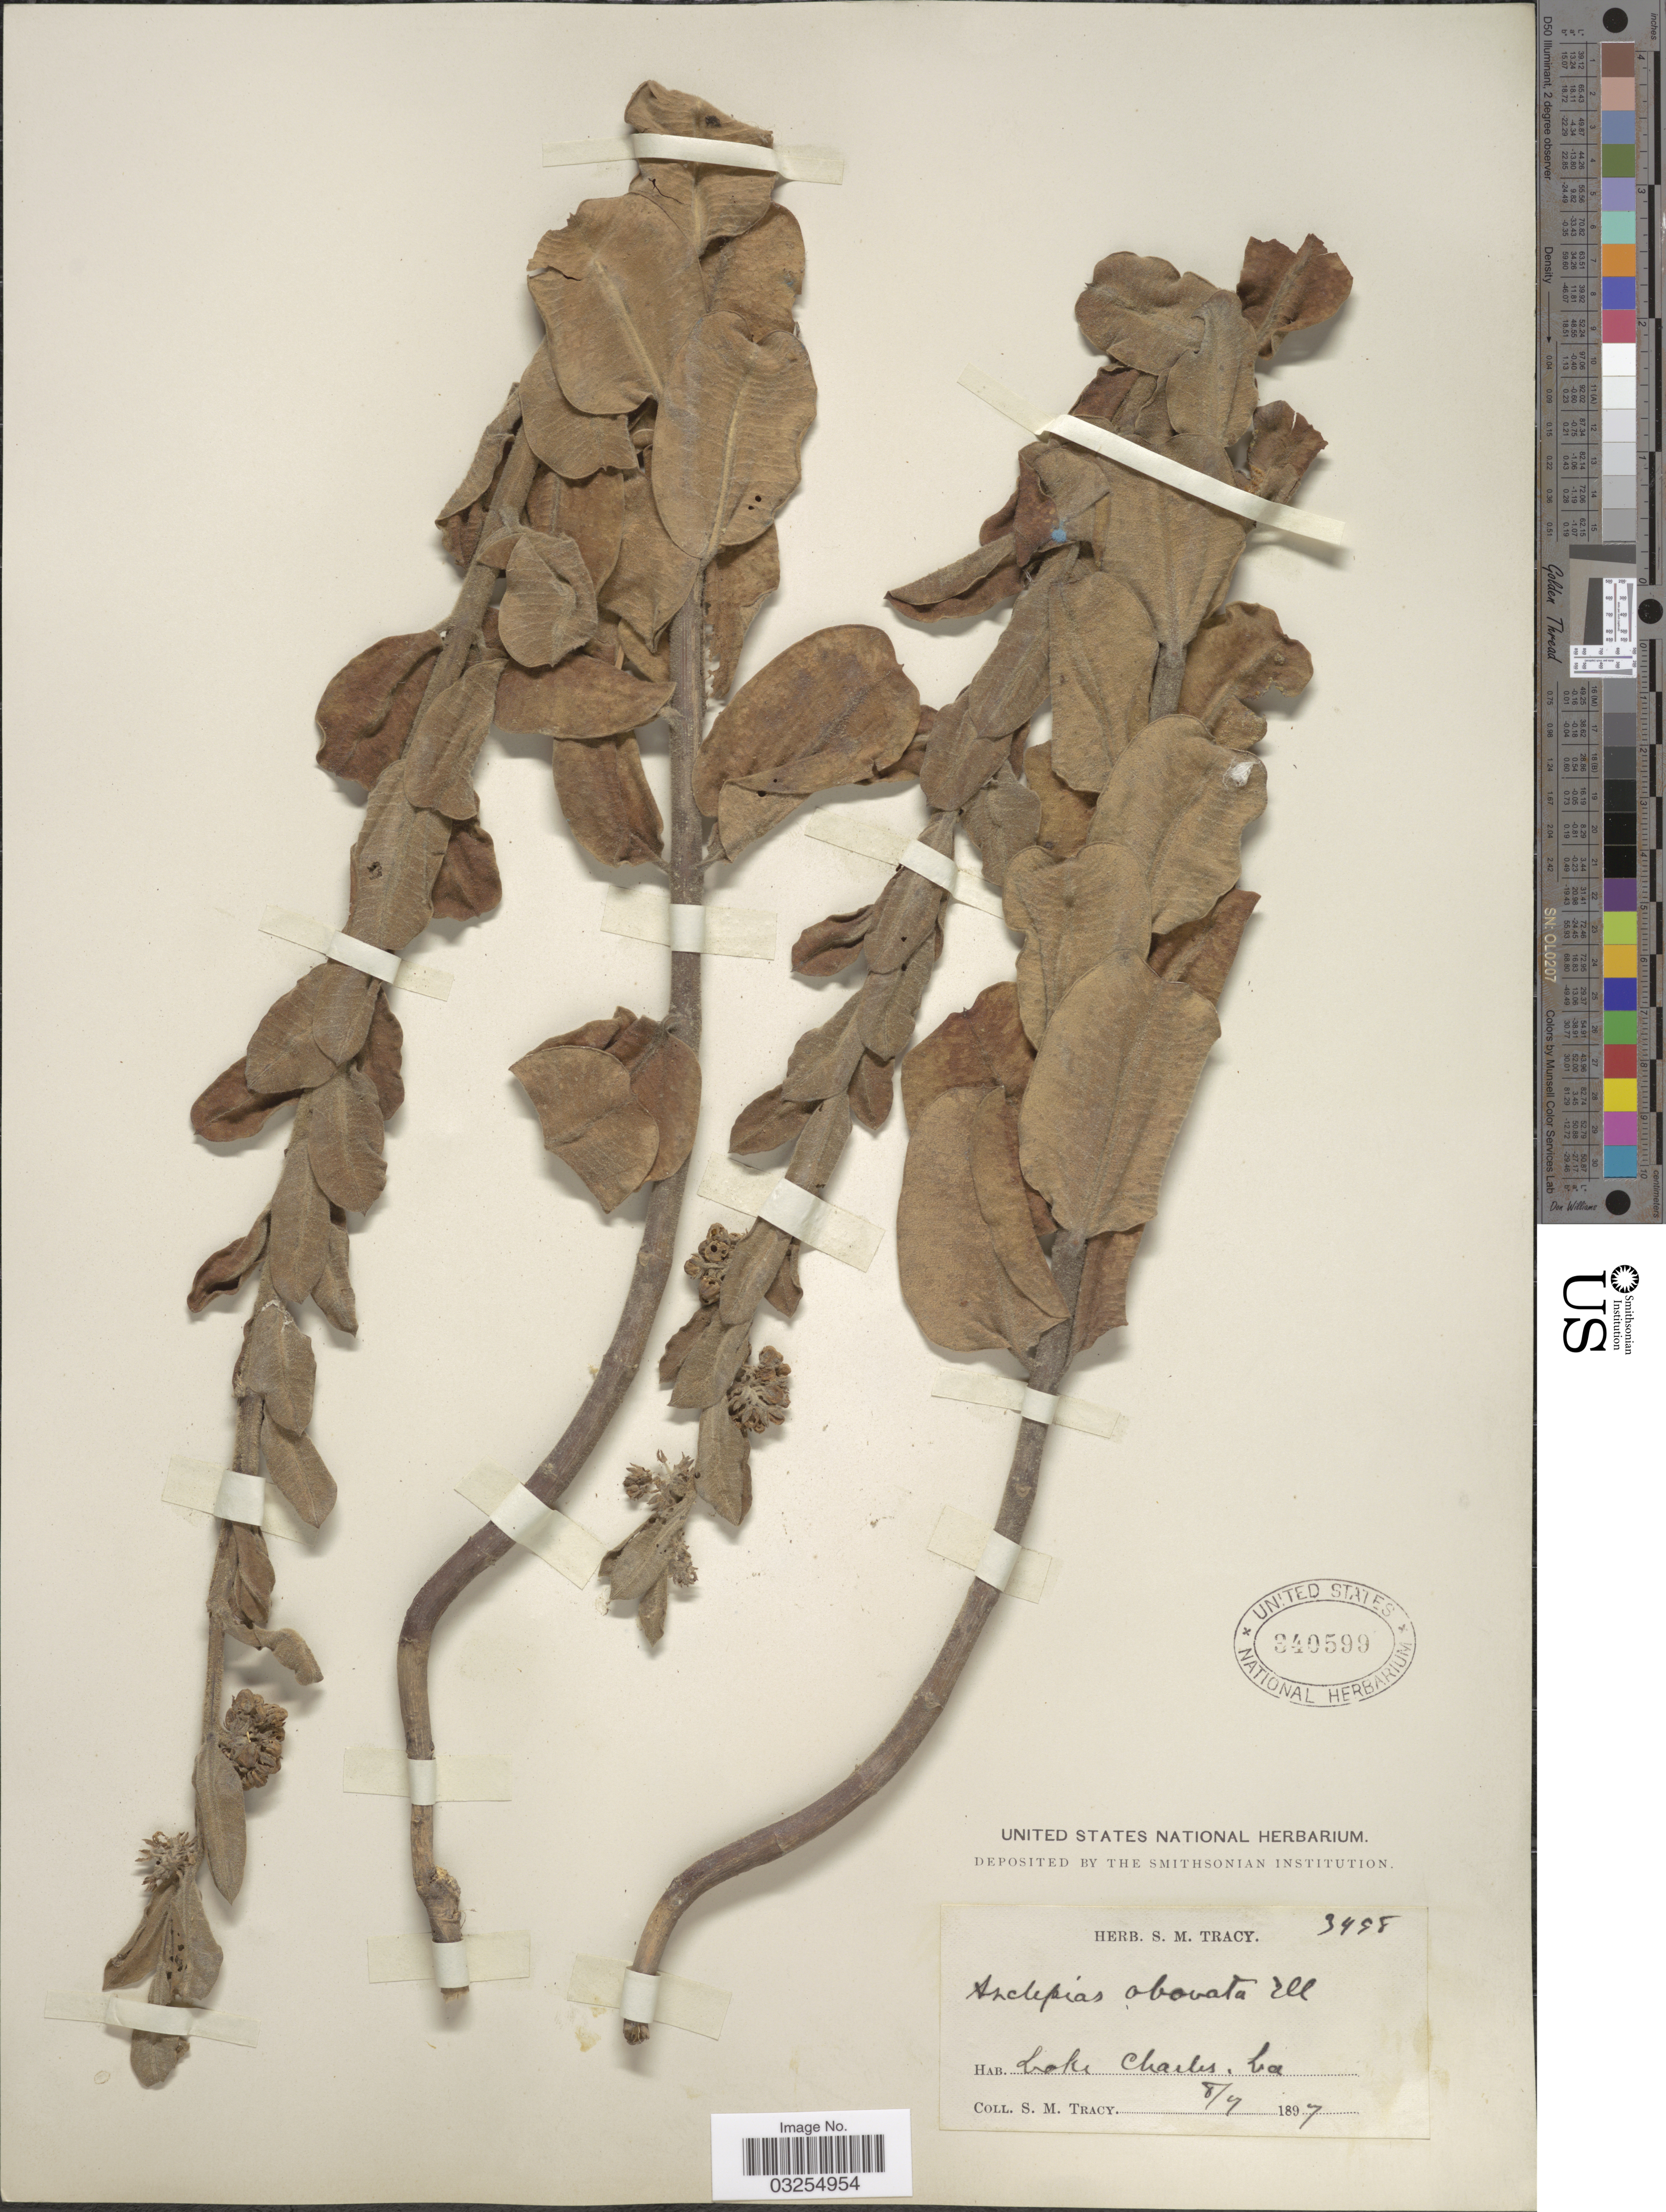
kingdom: Plantae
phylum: Tracheophyta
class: Magnoliopsida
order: Gentianales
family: Apocynaceae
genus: Asclepias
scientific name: Asclepias obovata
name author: Elliott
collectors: S. M. Tracy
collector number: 3498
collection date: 1897-08-07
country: United States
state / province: Louisiana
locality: Lake Charles.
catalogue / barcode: US 340599